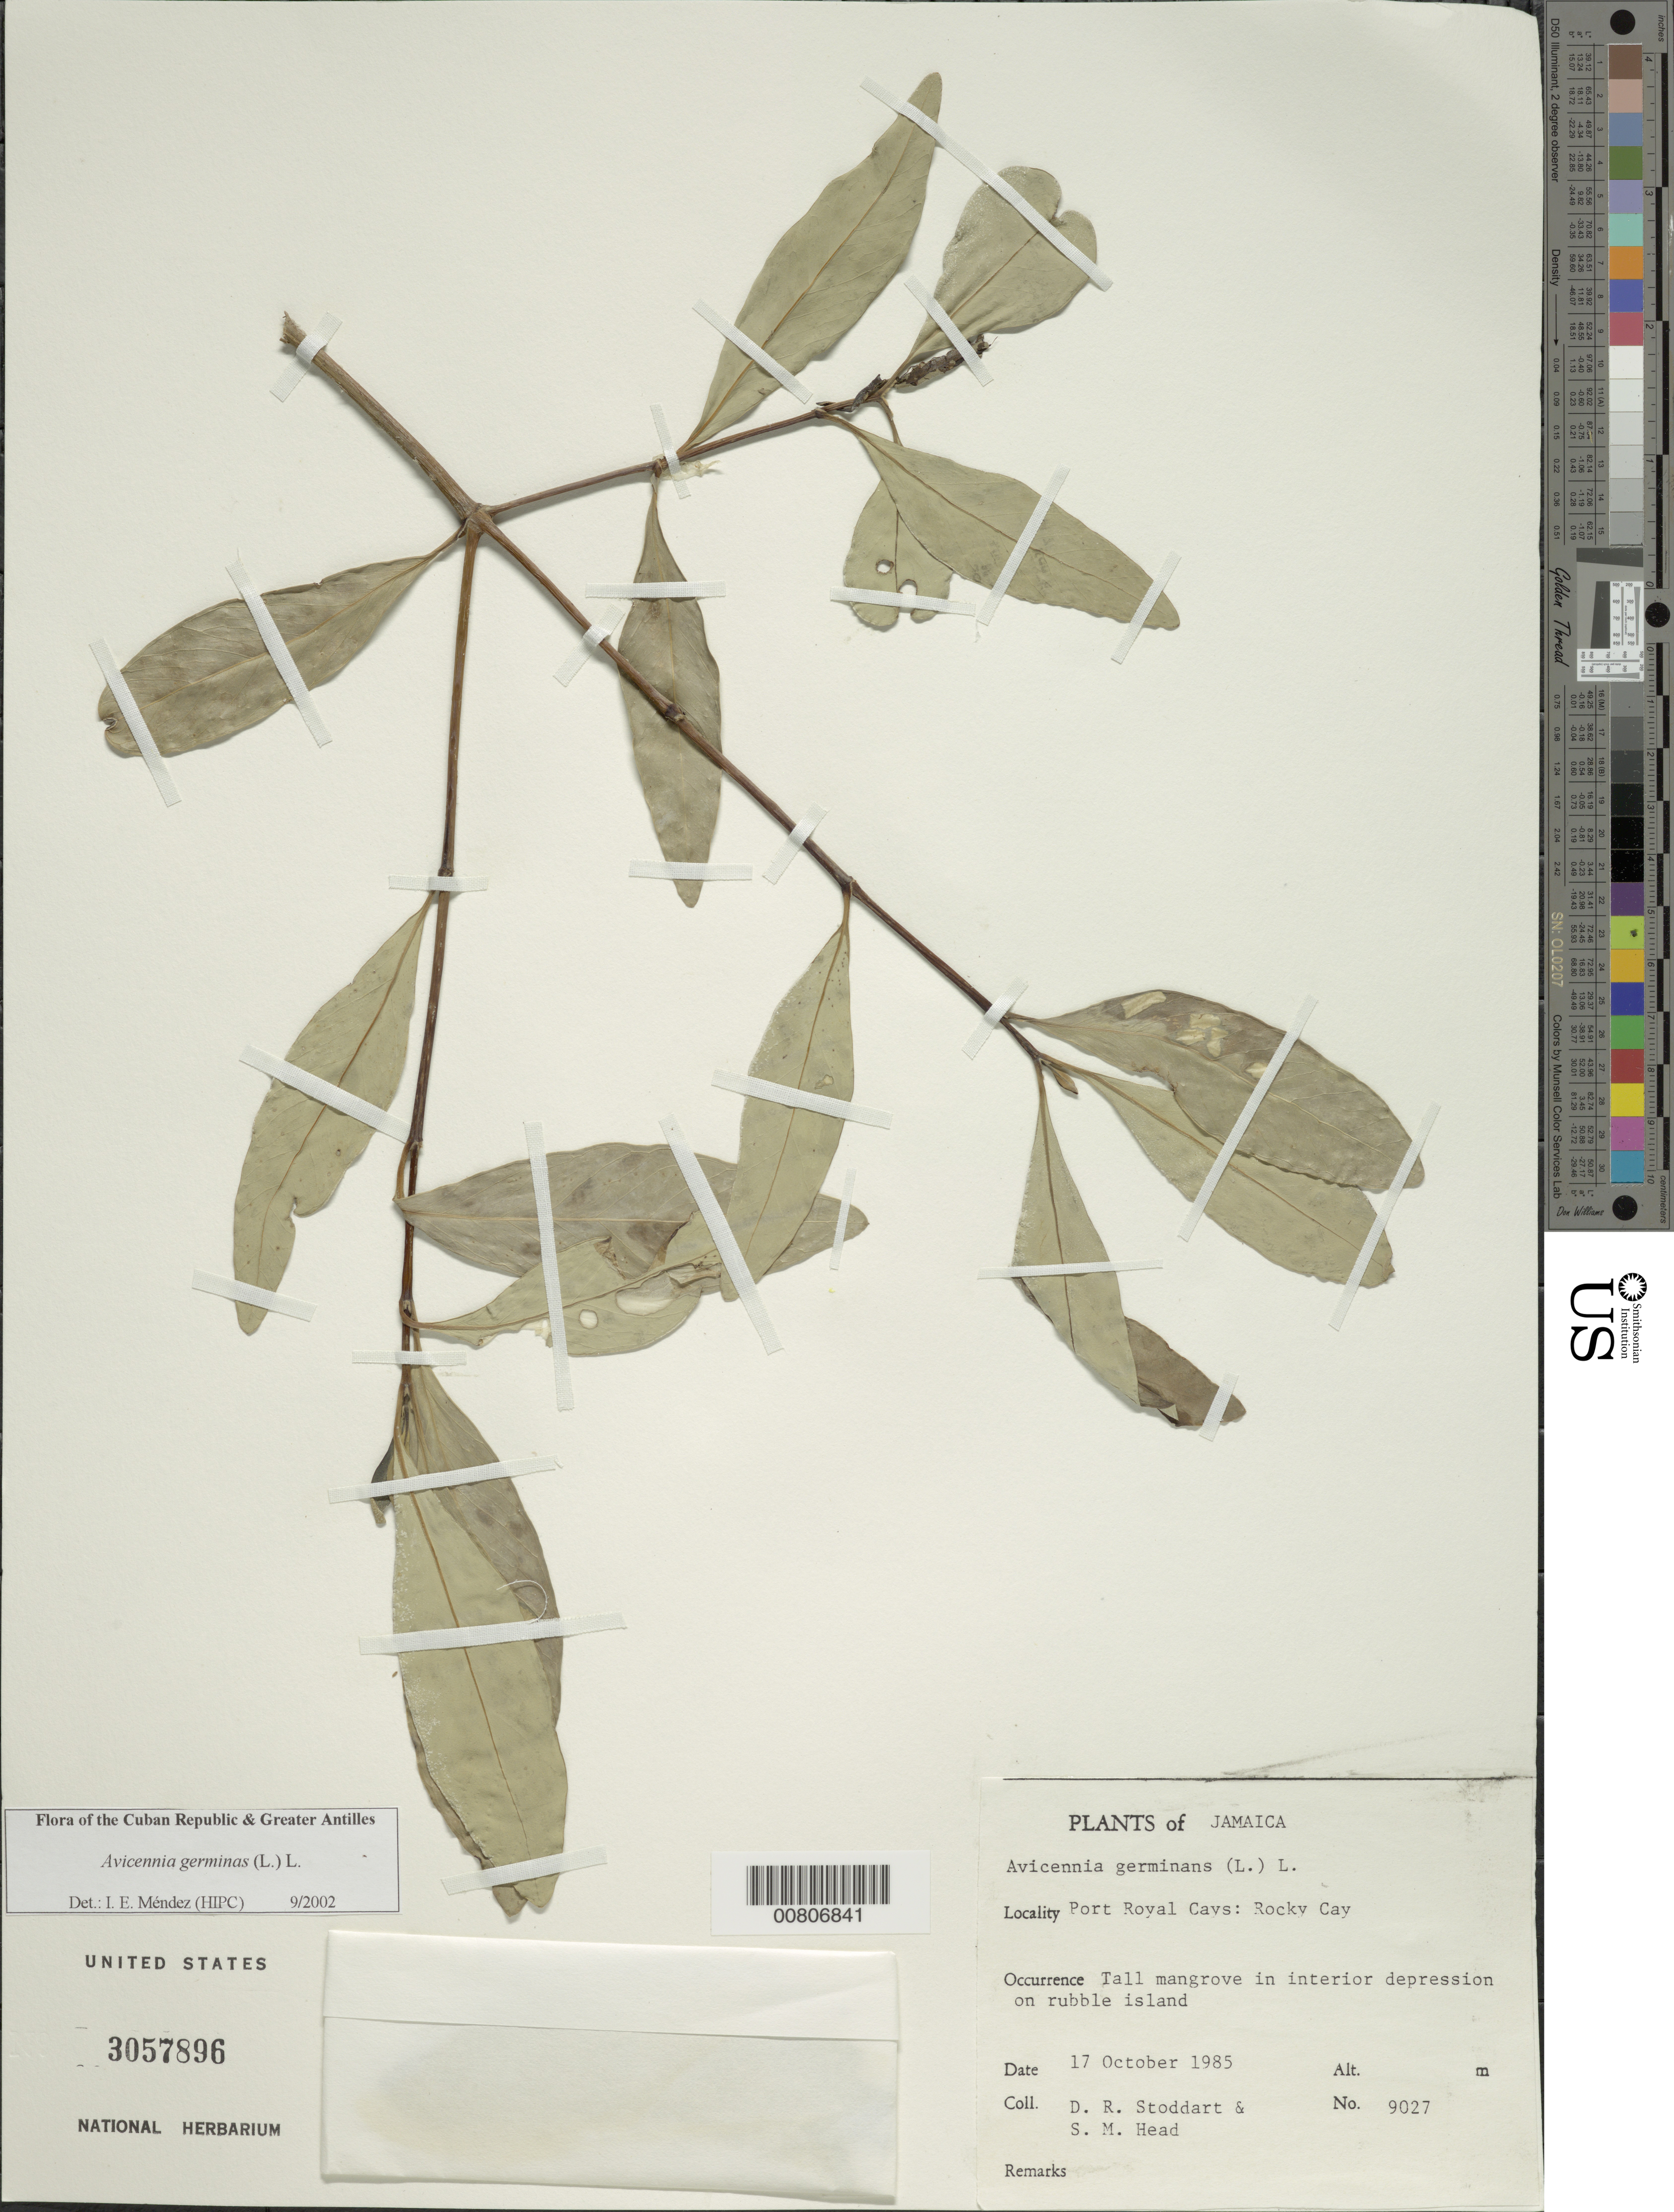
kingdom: Plantae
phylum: Tracheophyta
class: Magnoliopsida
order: Lamiales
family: Acanthaceae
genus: Avicennia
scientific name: Avicennia germinans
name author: (L.) L.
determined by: Méndez, Isidro E., (HIPC)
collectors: D. R. Stoddart & S. Head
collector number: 9027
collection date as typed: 17 Oct 1985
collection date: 1985-10-17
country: Jamaica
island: Jamaica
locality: Port Royal Cays, Rocky Cay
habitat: Tall mangrove in interior depression on rubble island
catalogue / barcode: US 3057896